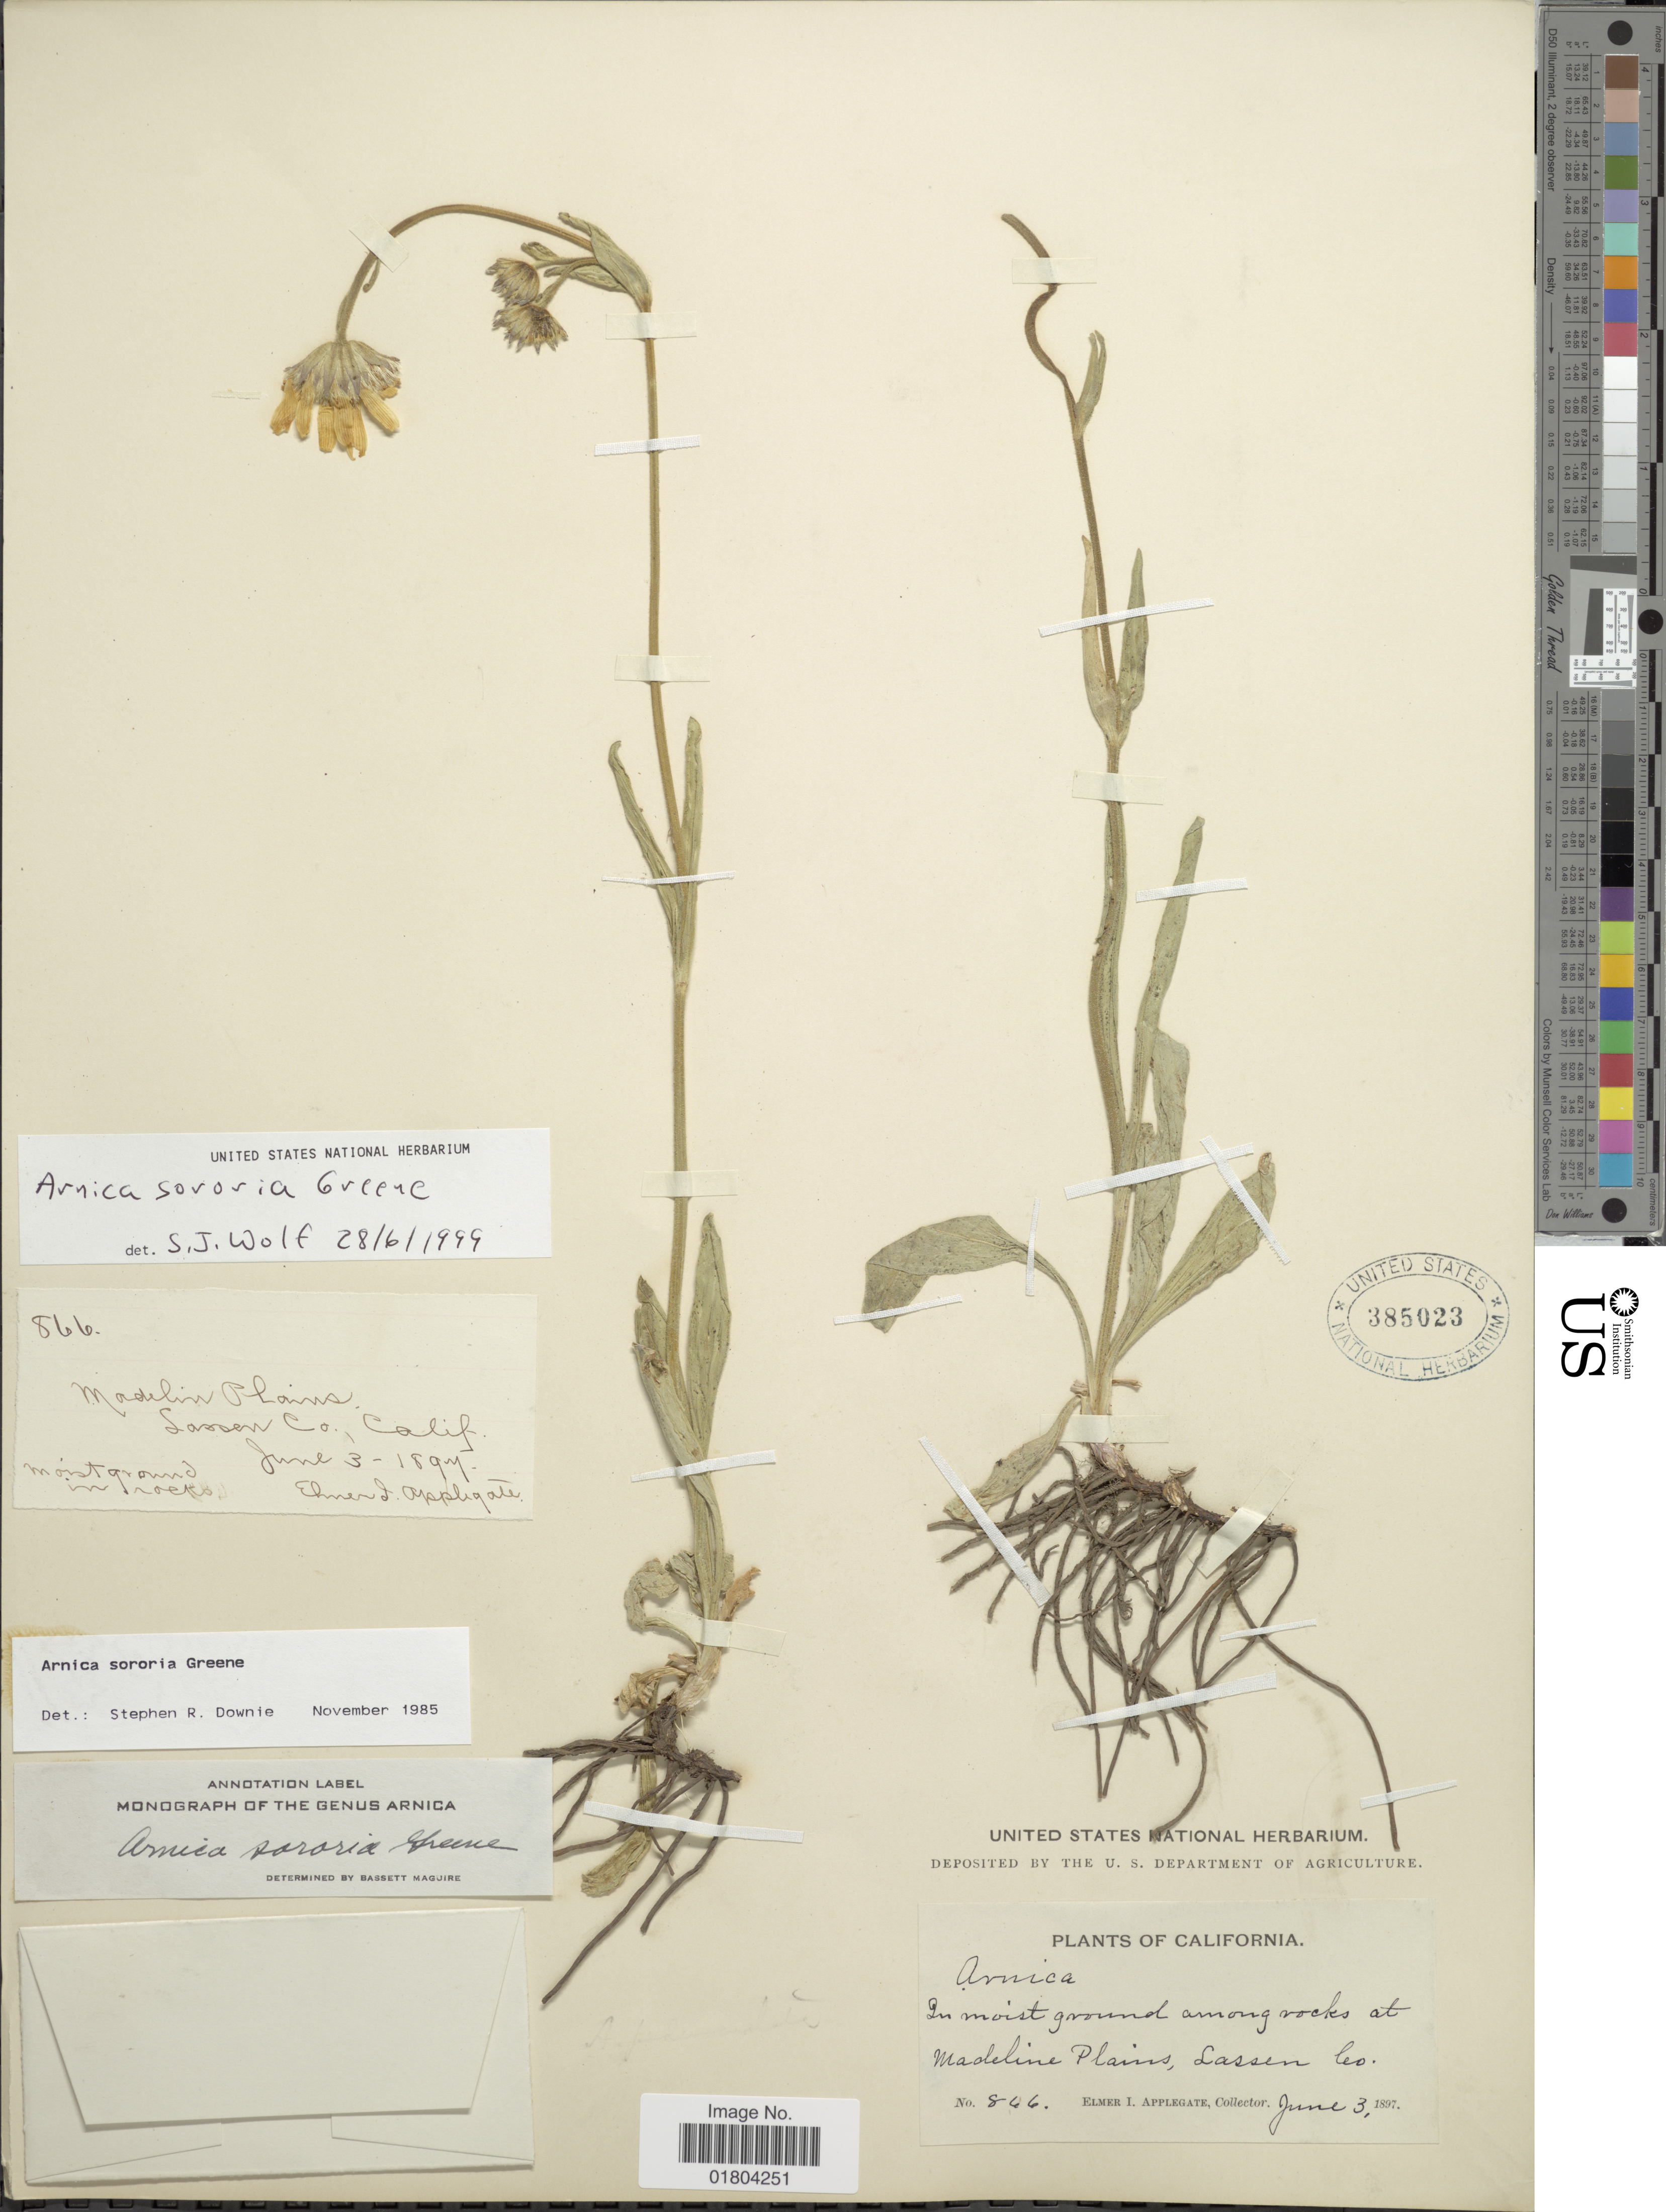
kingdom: Plantae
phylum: Tracheophyta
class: Magnoliopsida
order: Asterales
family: Asteraceae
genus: Arnica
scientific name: Arnica sororia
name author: Greene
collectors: E. I. Applegate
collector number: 866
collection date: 1897-06-03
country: United States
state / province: California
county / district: Lassen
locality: In moist ground among rocks at Madeline Plains, Lassen Co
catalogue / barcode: US 385023